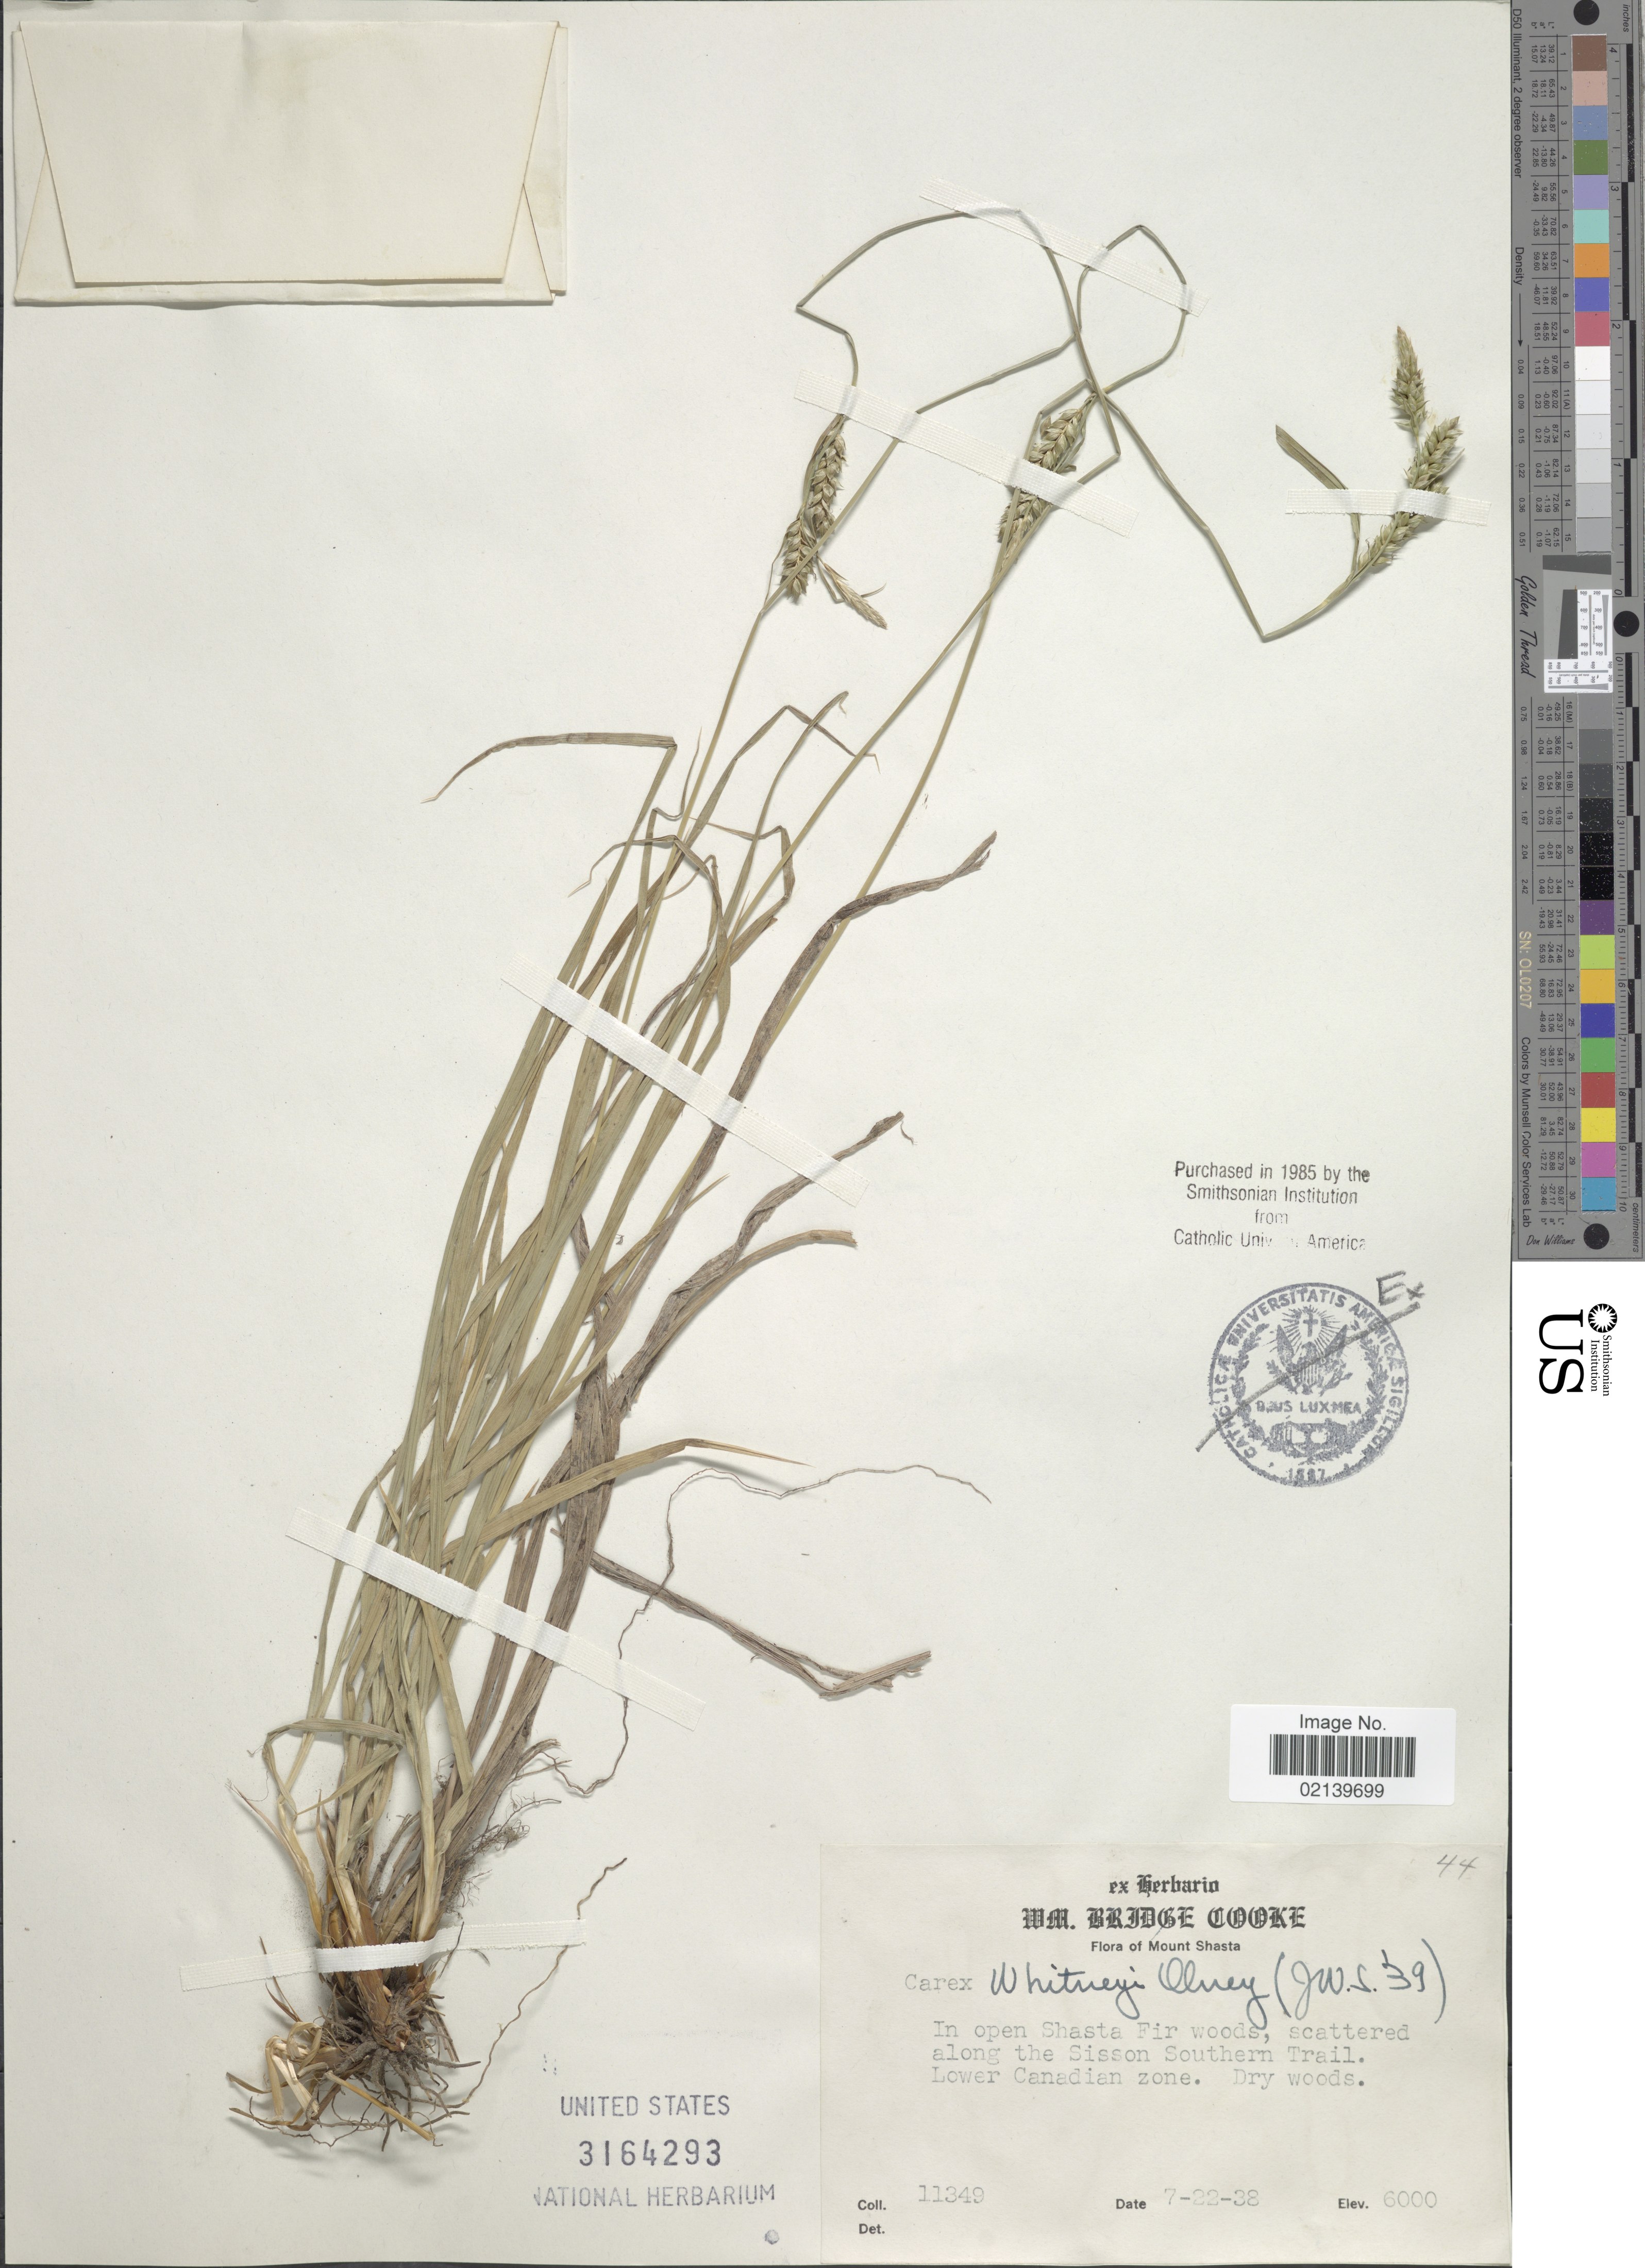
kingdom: Plantae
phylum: Tracheophyta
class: Liliopsida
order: Poales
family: Cyperaceae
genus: Carex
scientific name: Carex whitneyi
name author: Olney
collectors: ex herb. WM. Bridge Cooke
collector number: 11349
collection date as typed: Transcribed d/m/y: 22/7/38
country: United States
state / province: California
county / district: Siskiyou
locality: Mount Shasta, In open Shasta Fir Woods, scattered along the Sisson Southern Trail. Lower Canadian Zone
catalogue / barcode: US 3164293